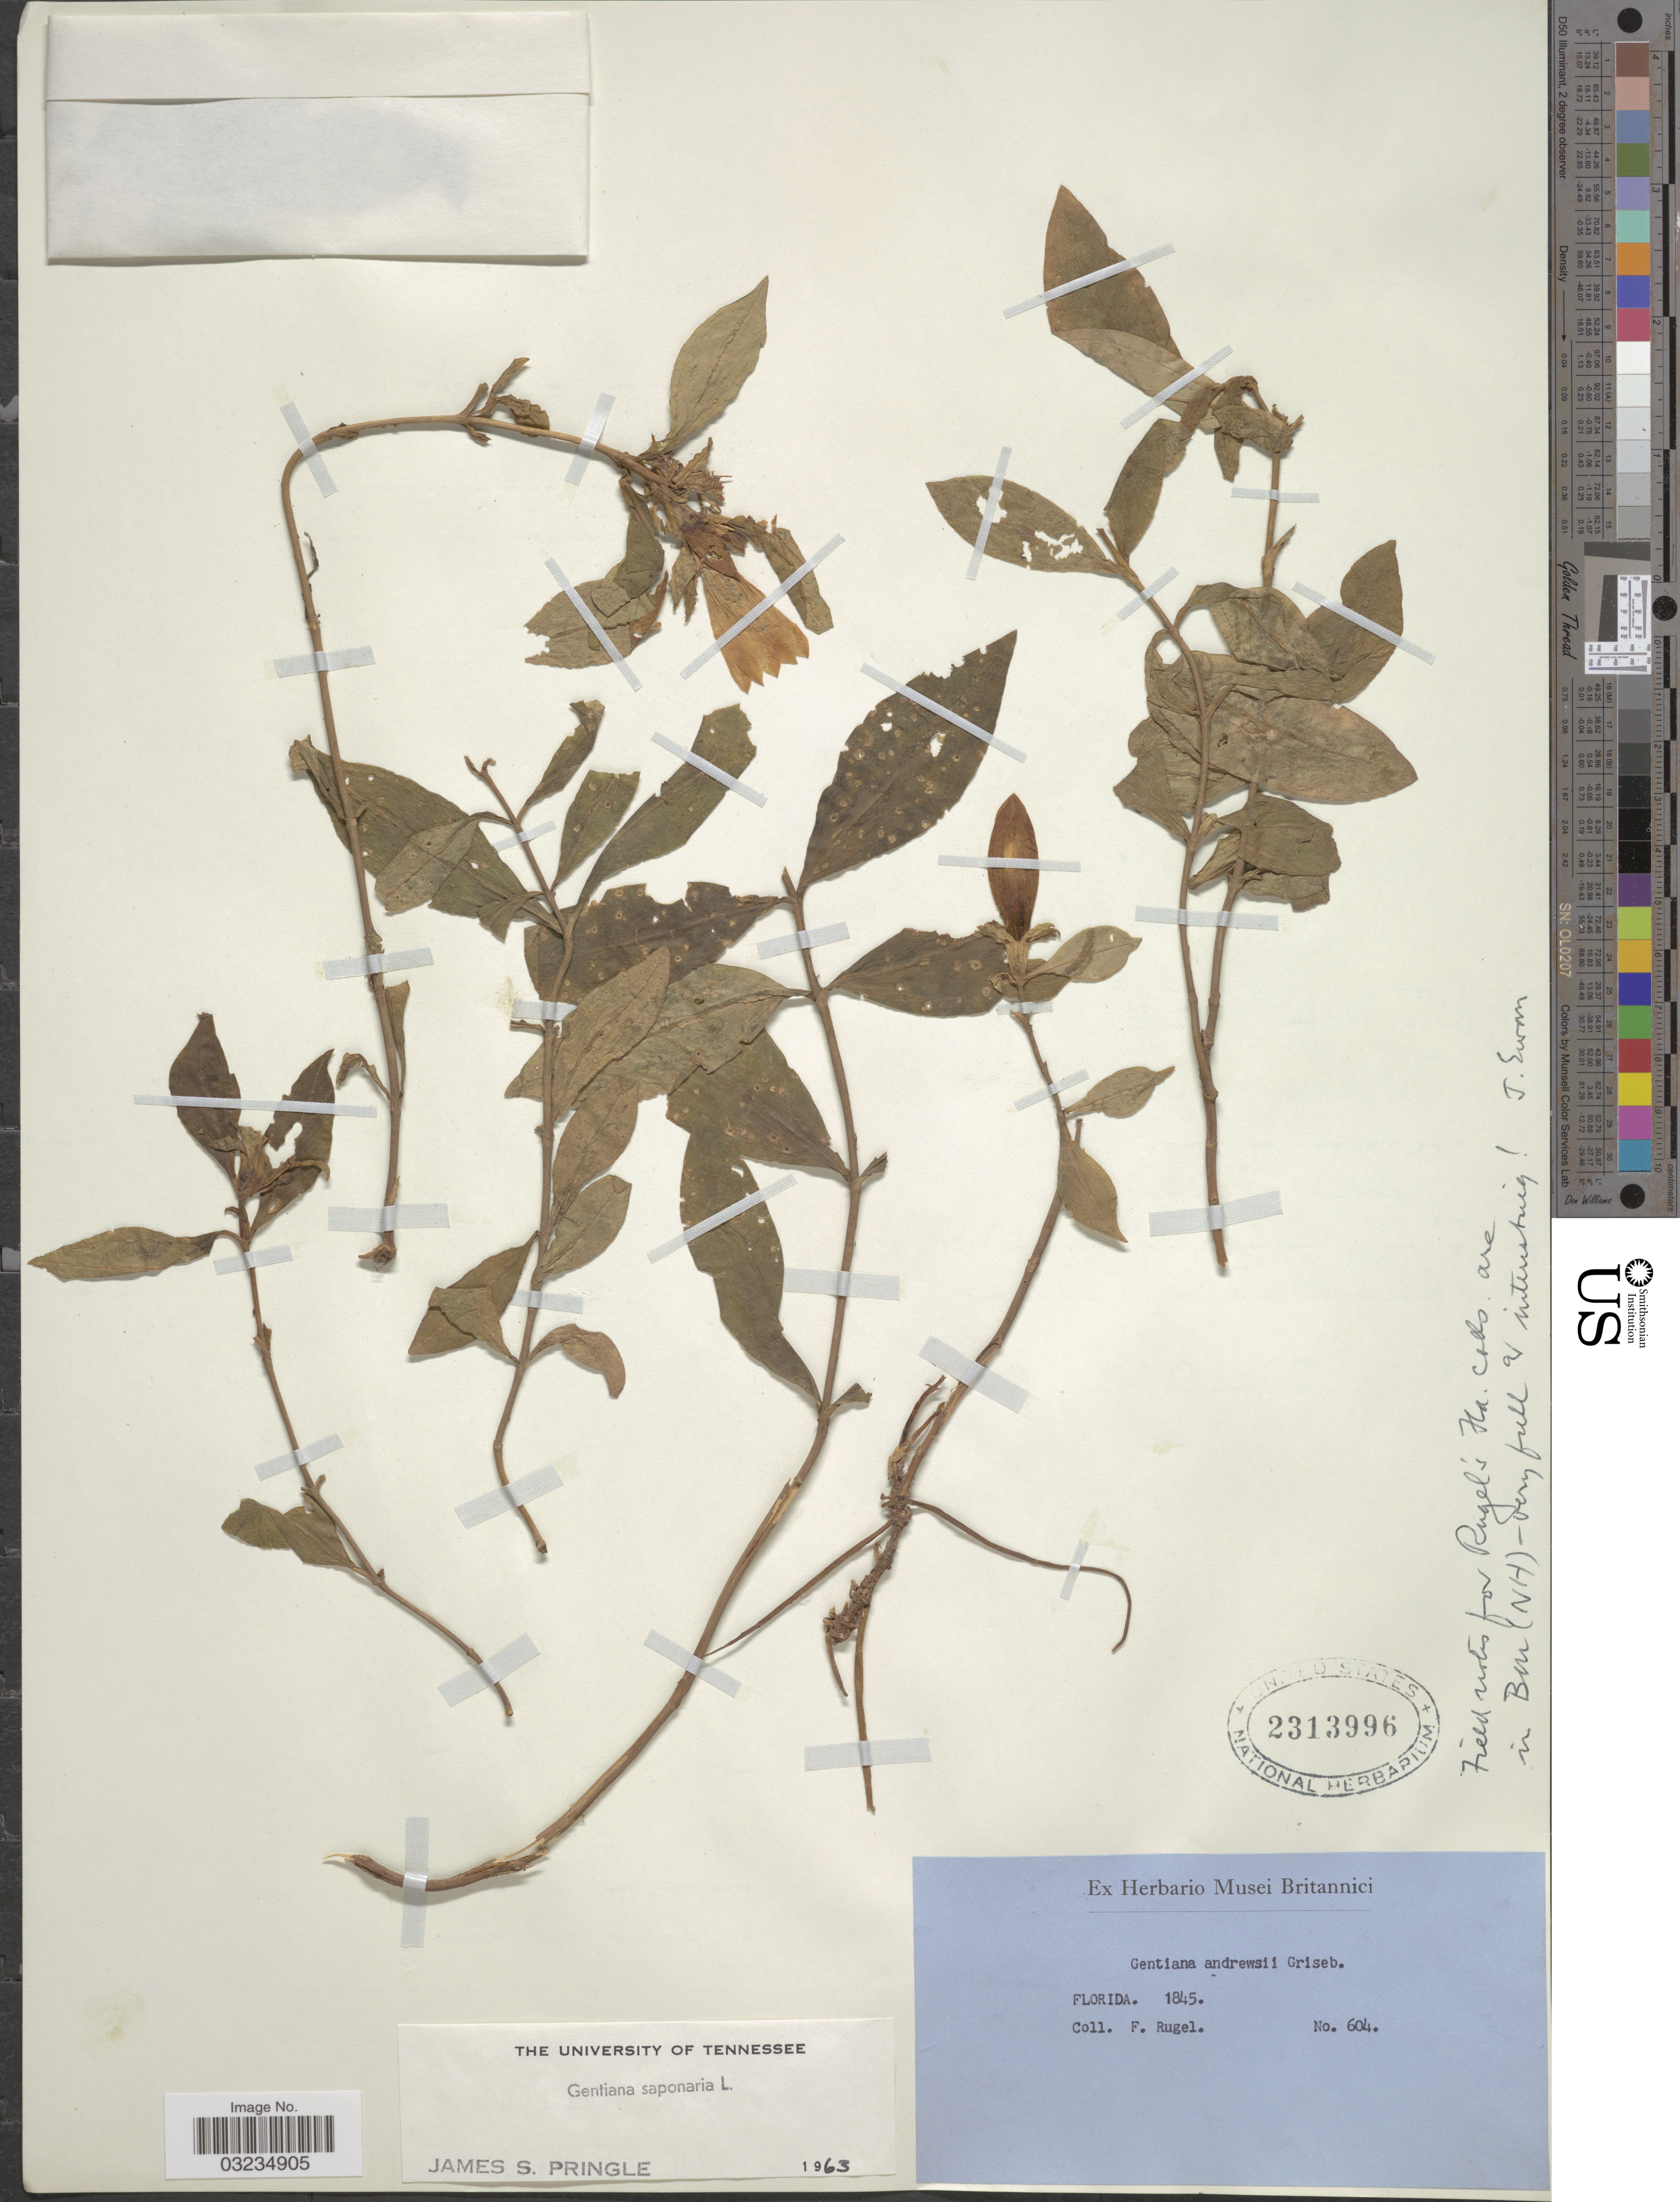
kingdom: Plantae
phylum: Tracheophyta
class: Magnoliopsida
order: Gentianales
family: Gentianaceae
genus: Gentiana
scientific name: Gentiana saponaria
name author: L.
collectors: F. Rugel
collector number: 604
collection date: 1845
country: United States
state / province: Florida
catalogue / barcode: US 2313996